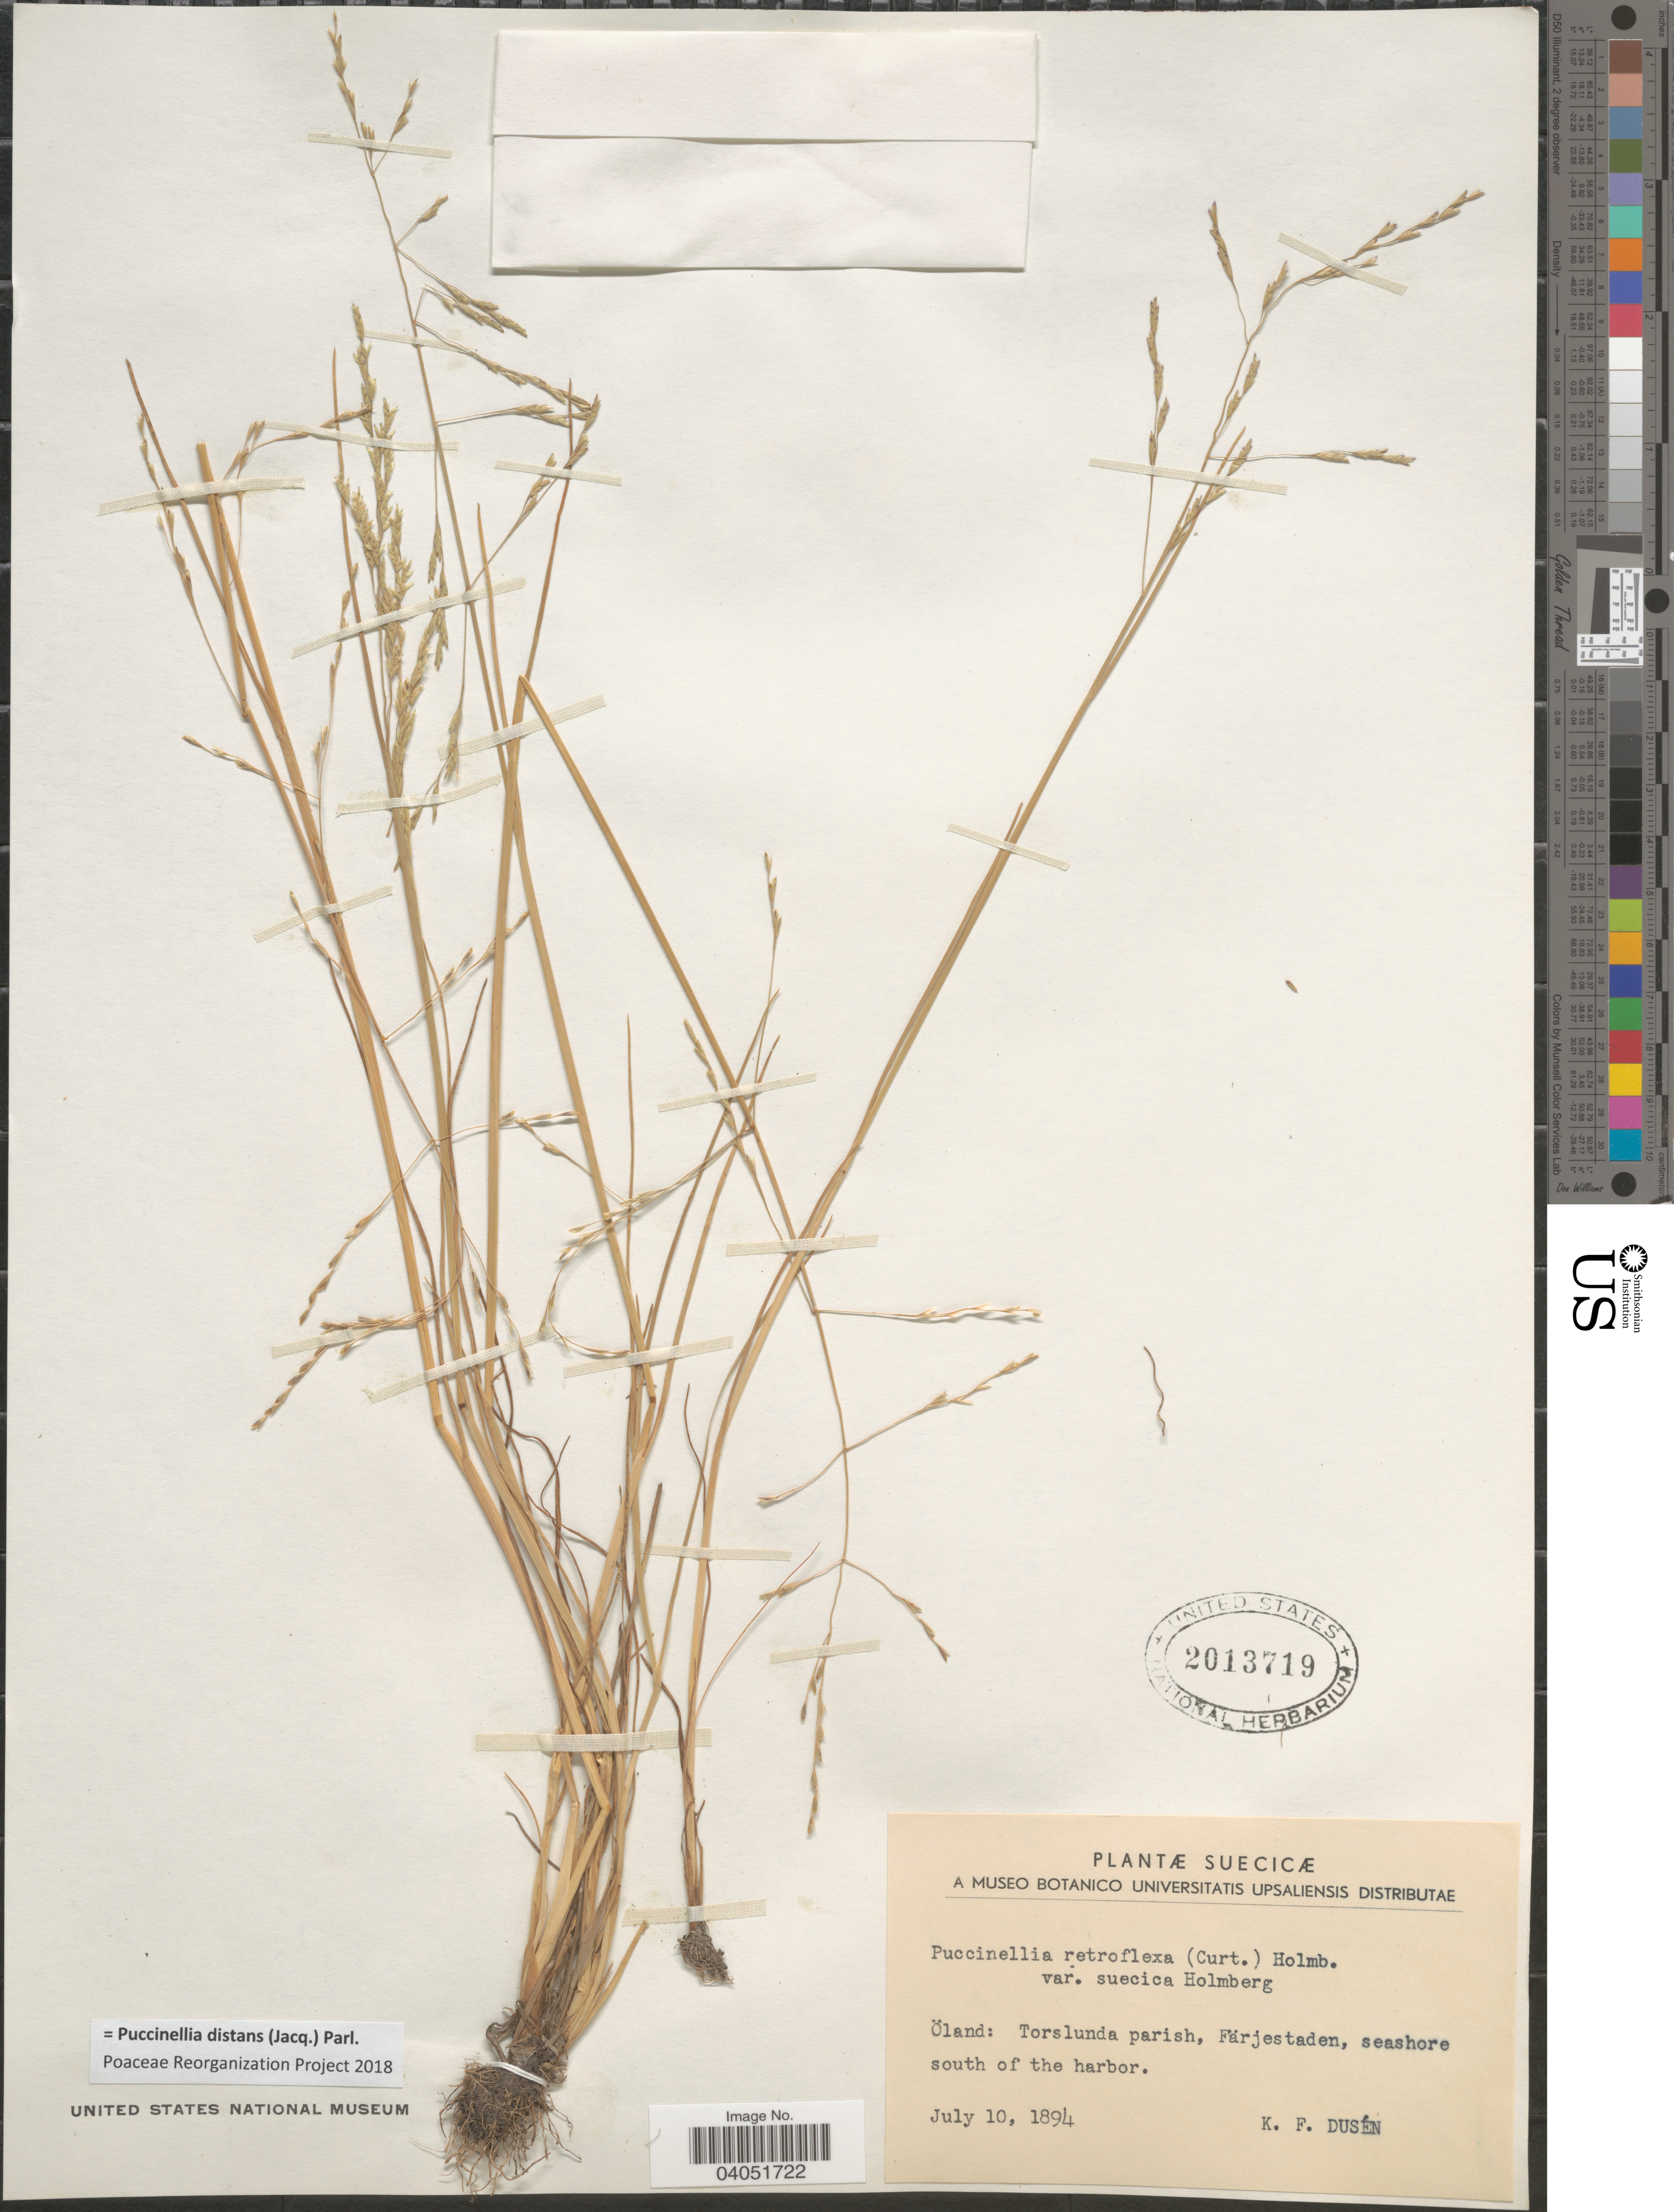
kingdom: Plantae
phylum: Tracheophyta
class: Liliopsida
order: Poales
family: Poaceae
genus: Puccinellia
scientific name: Puccinellia distans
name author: (Jacq.) Parl.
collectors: K. Dusén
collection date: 1894-07-10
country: Sweden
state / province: Kalmar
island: Oland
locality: Suecicæ. Öland: Torslunda parish, Färjestaden, seashore south of the harbor.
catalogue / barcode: US 2013719